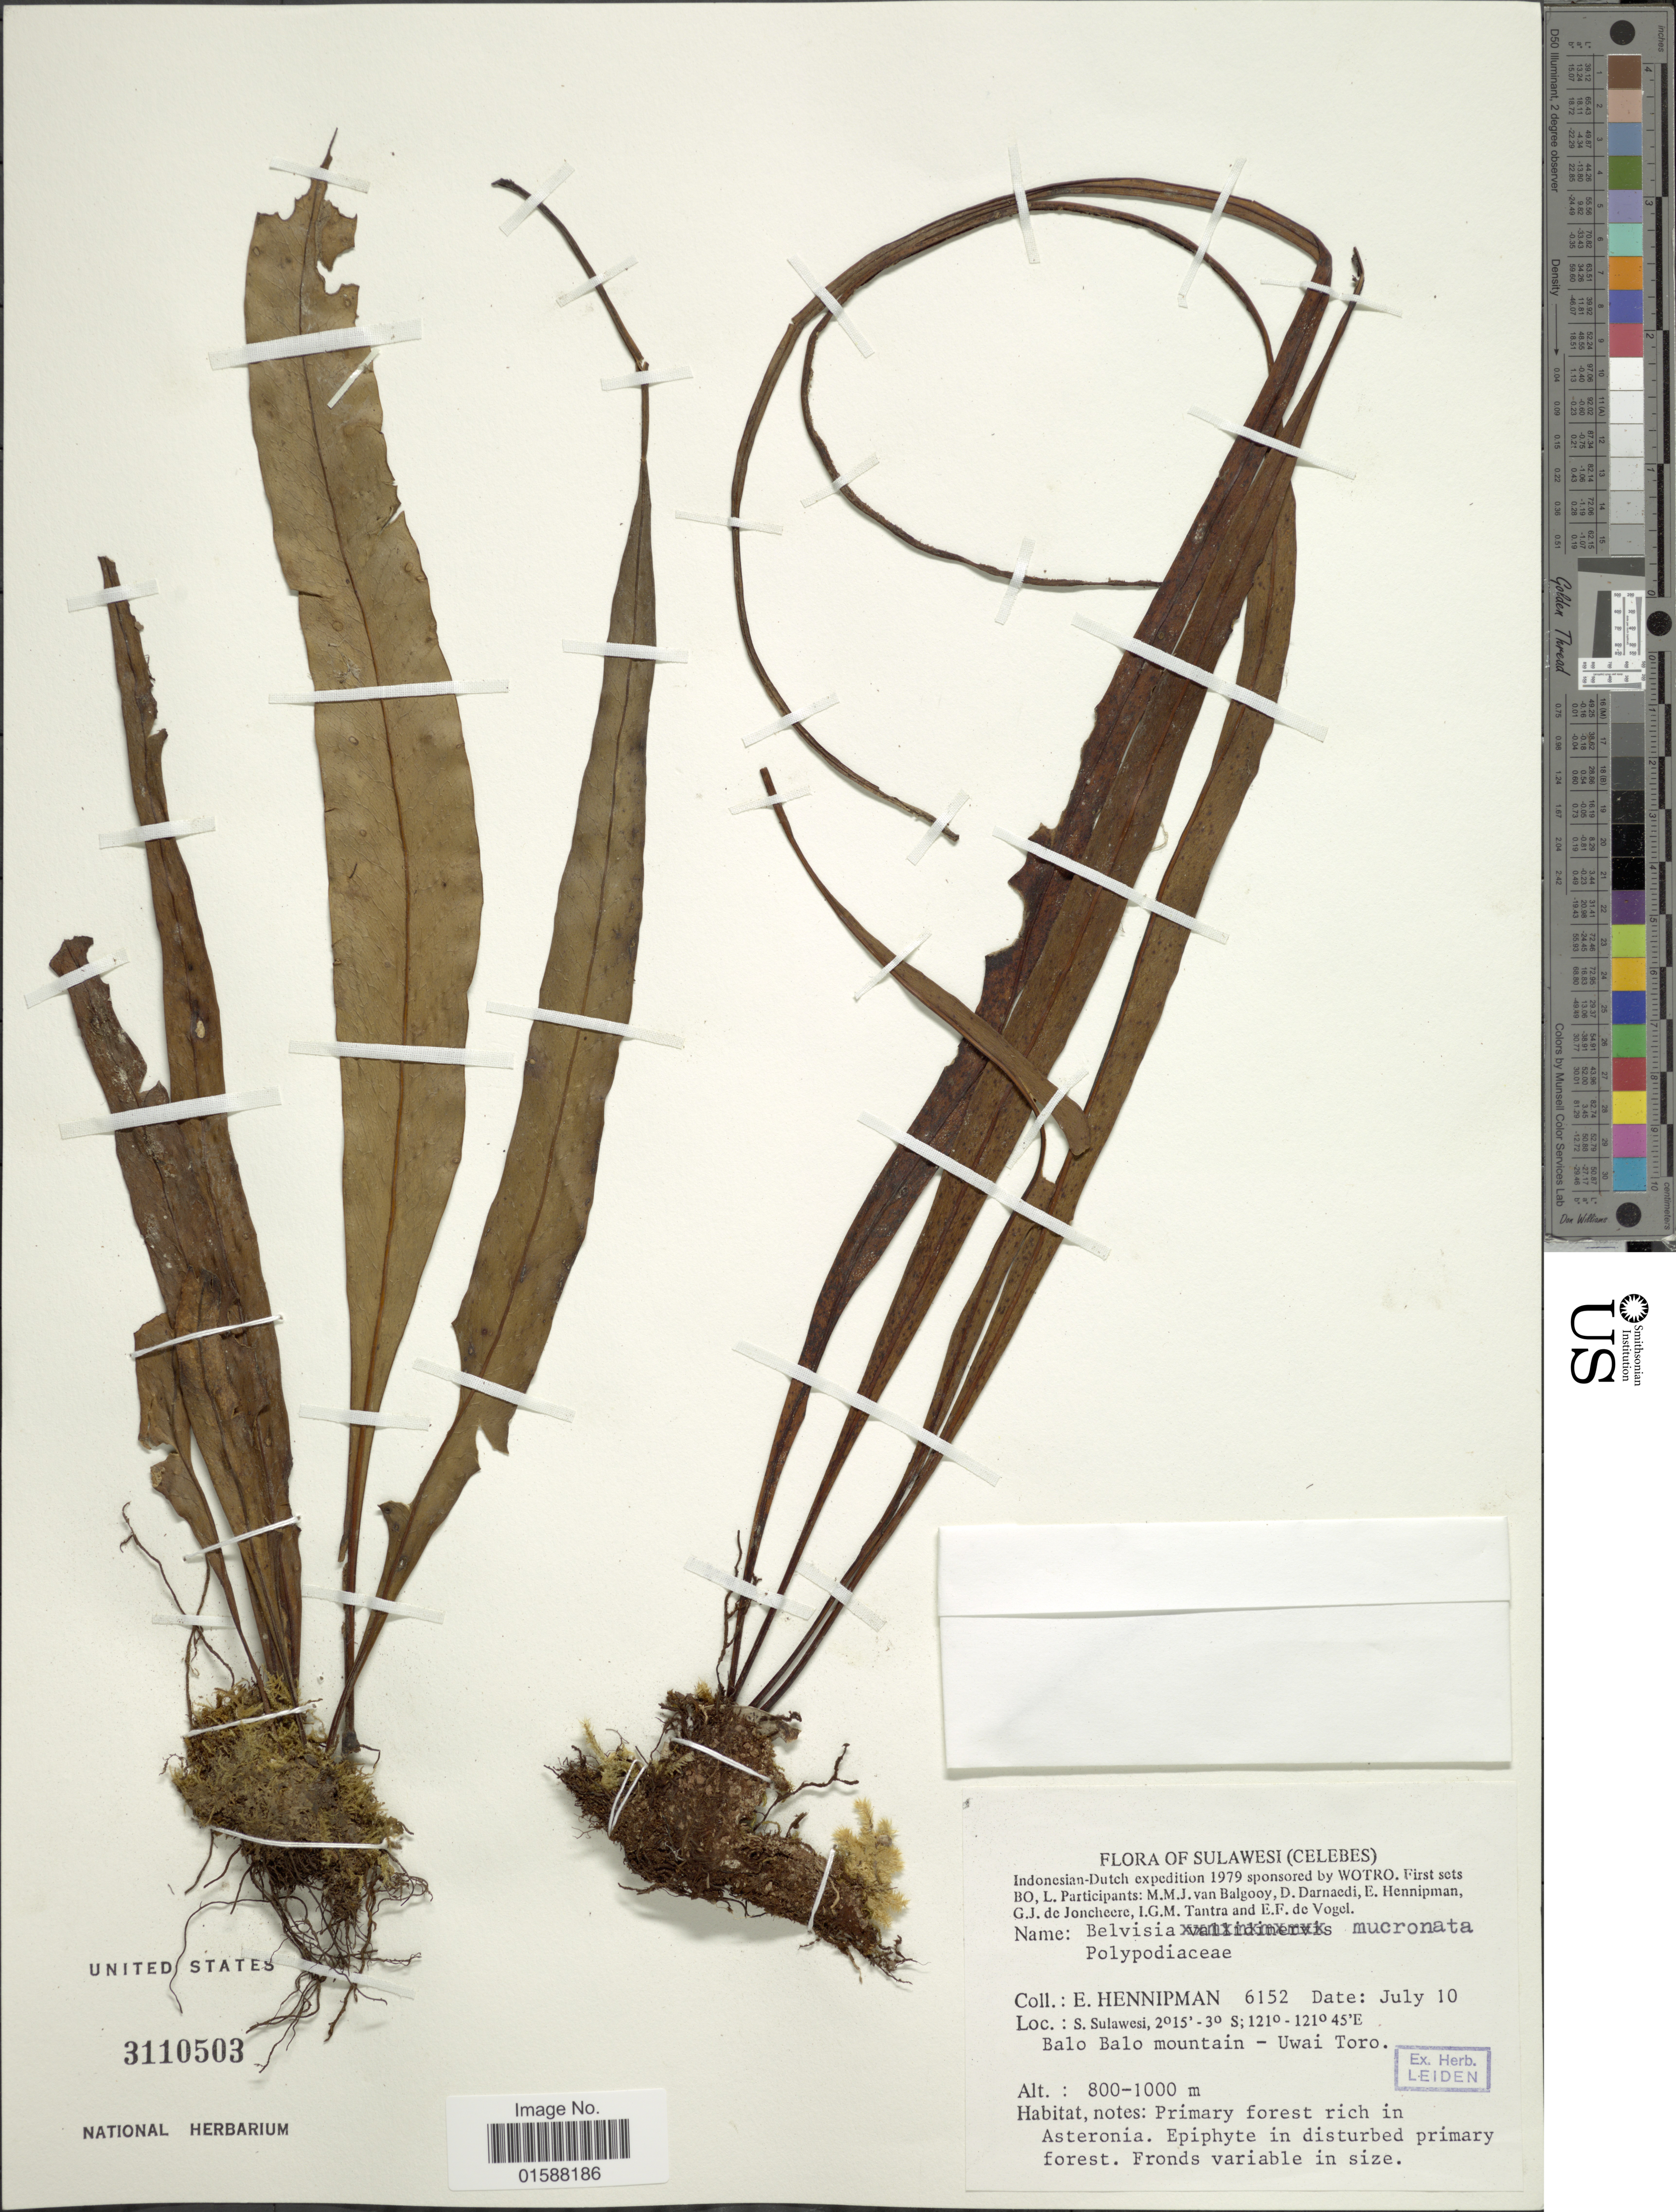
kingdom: Plantae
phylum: Tracheophyta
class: Polypodiopsida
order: Polypodiales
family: Polypodiaceae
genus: Lepisorus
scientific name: Lepisorus mucronatus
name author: (Fée) Li S. Wang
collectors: E. Hennipman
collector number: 6152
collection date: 1979-07-10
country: Indonesia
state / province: Sulawesi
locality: Sulawesi (Celebes). S. Sulawesi, Balo Balo mountain - Uwai Toro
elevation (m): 800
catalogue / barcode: US 3110503